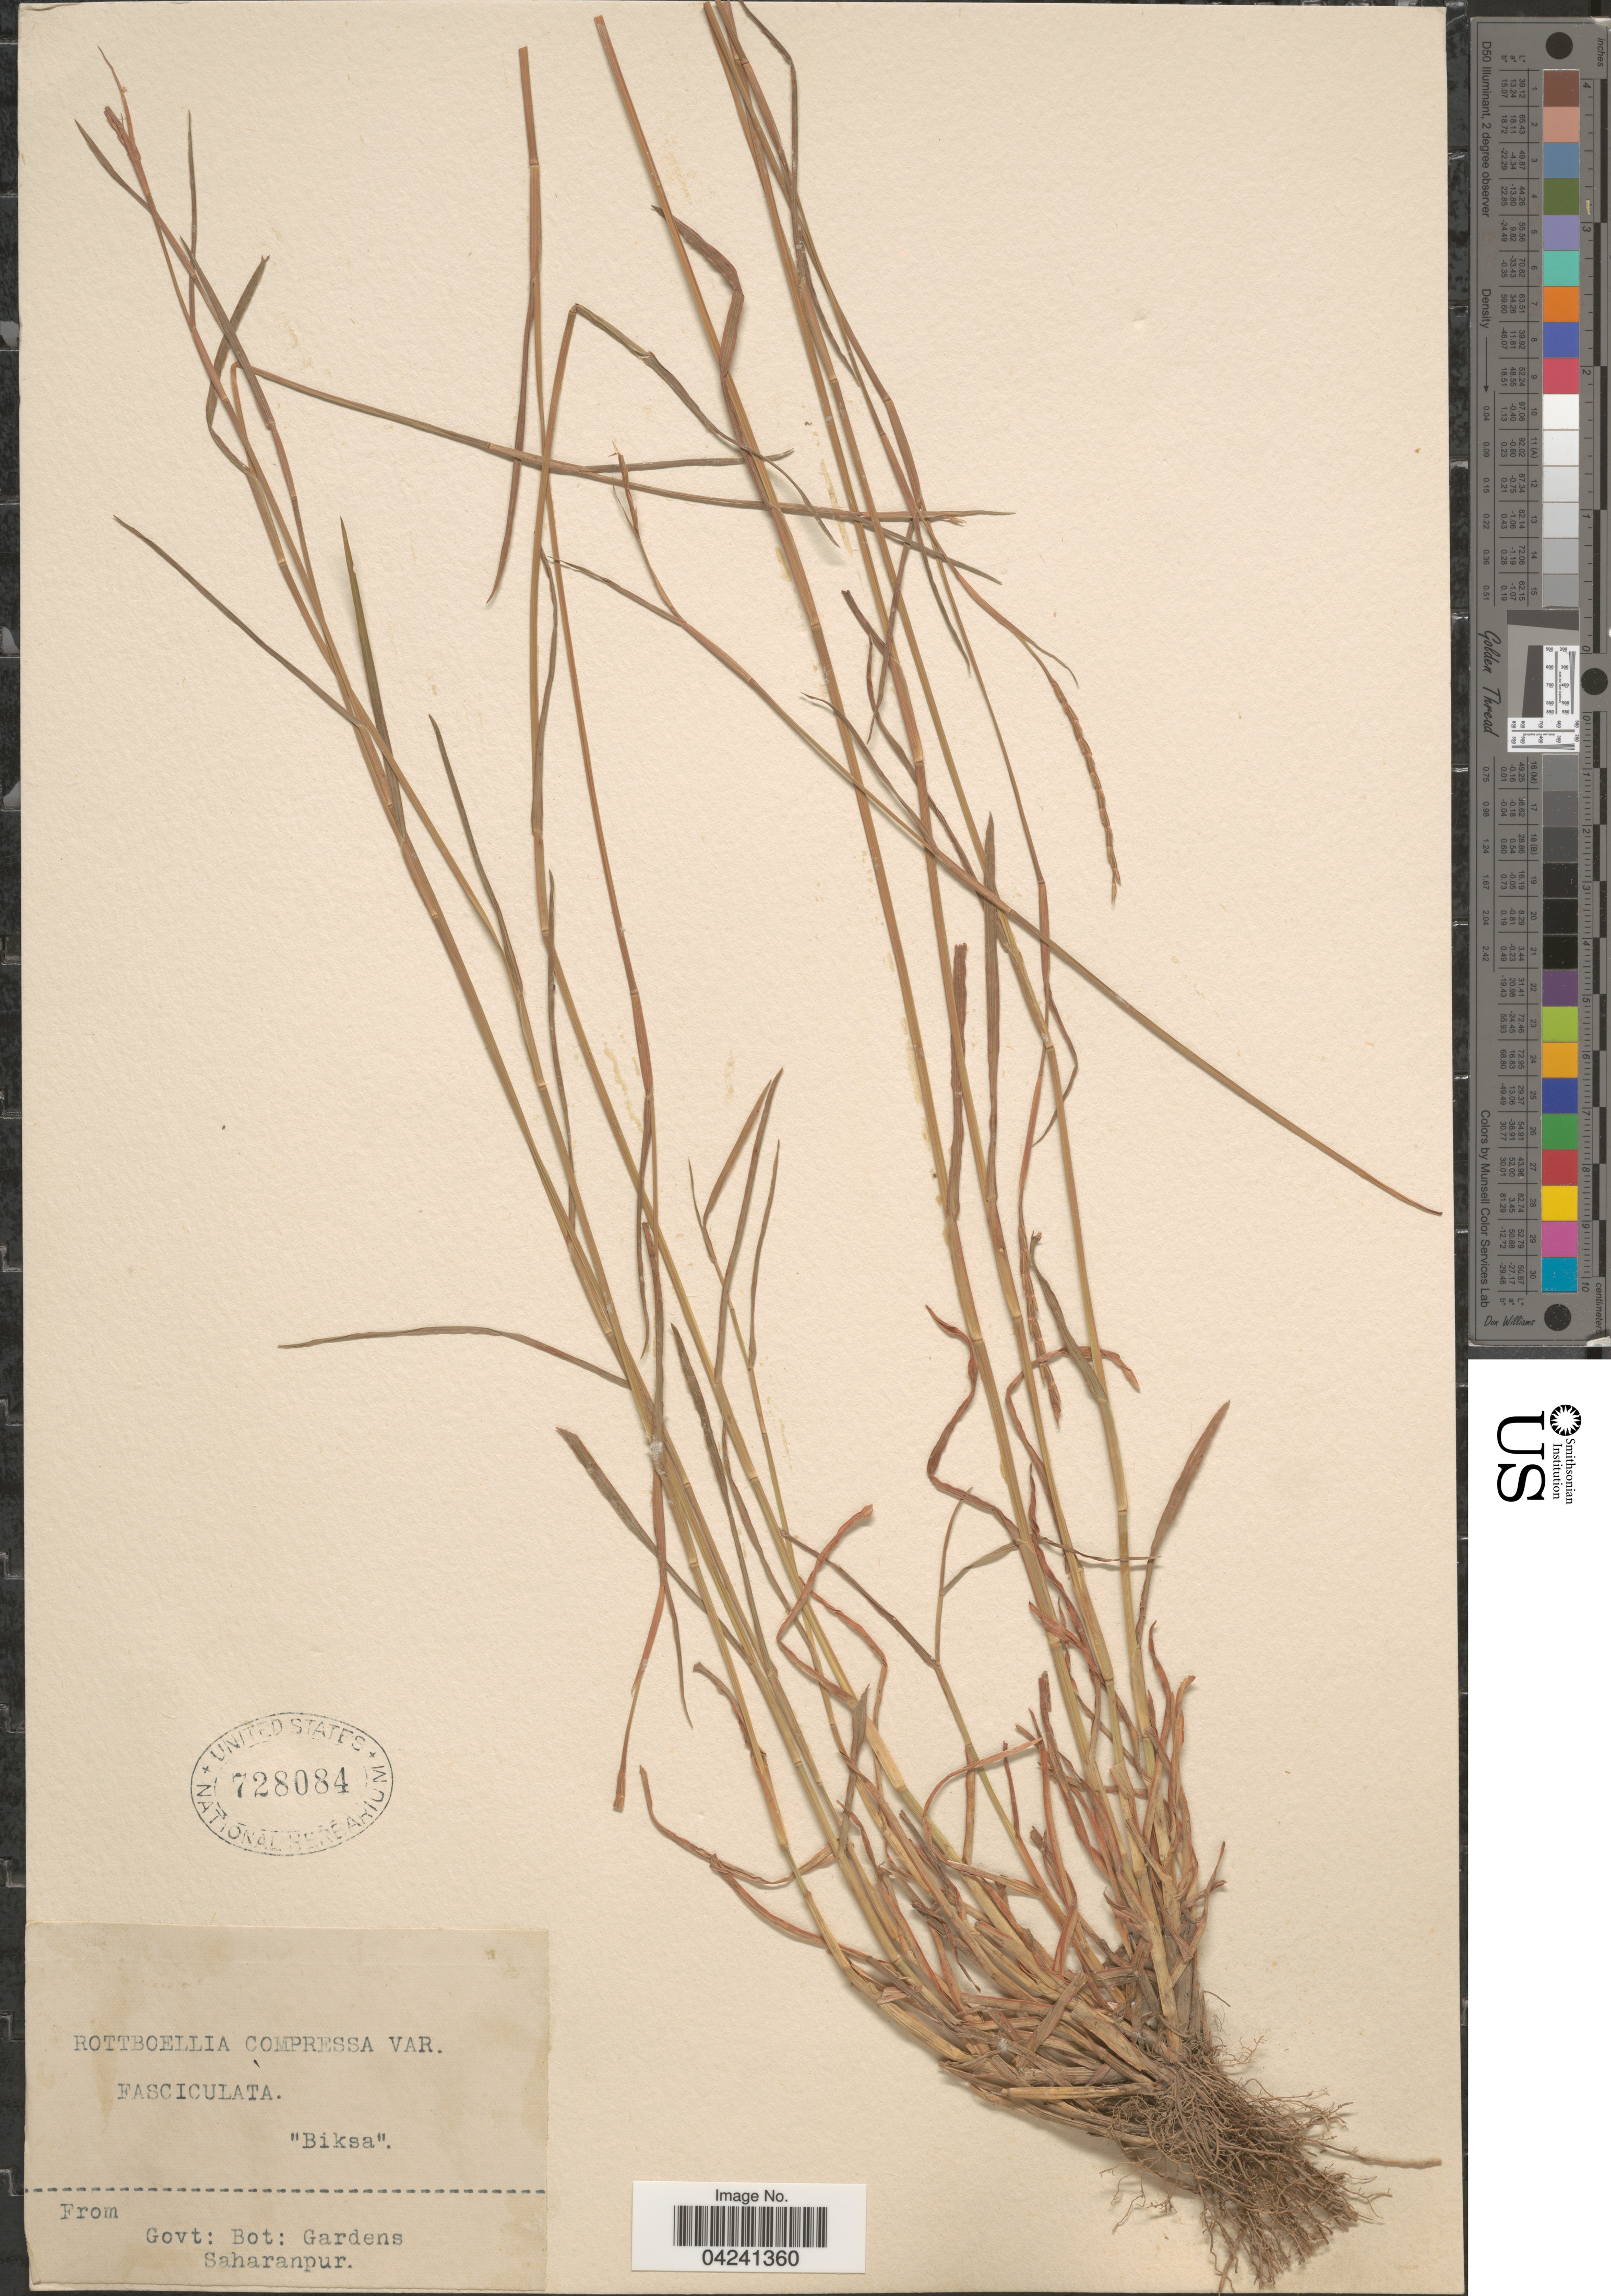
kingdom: Plantae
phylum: Tracheophyta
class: Liliopsida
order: Poales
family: Poaceae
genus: Hemarthria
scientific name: Hemarthria compressa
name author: (L.) R. Br.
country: India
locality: Govt: Bot: Gardens. Saharanpur.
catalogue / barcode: US 728084